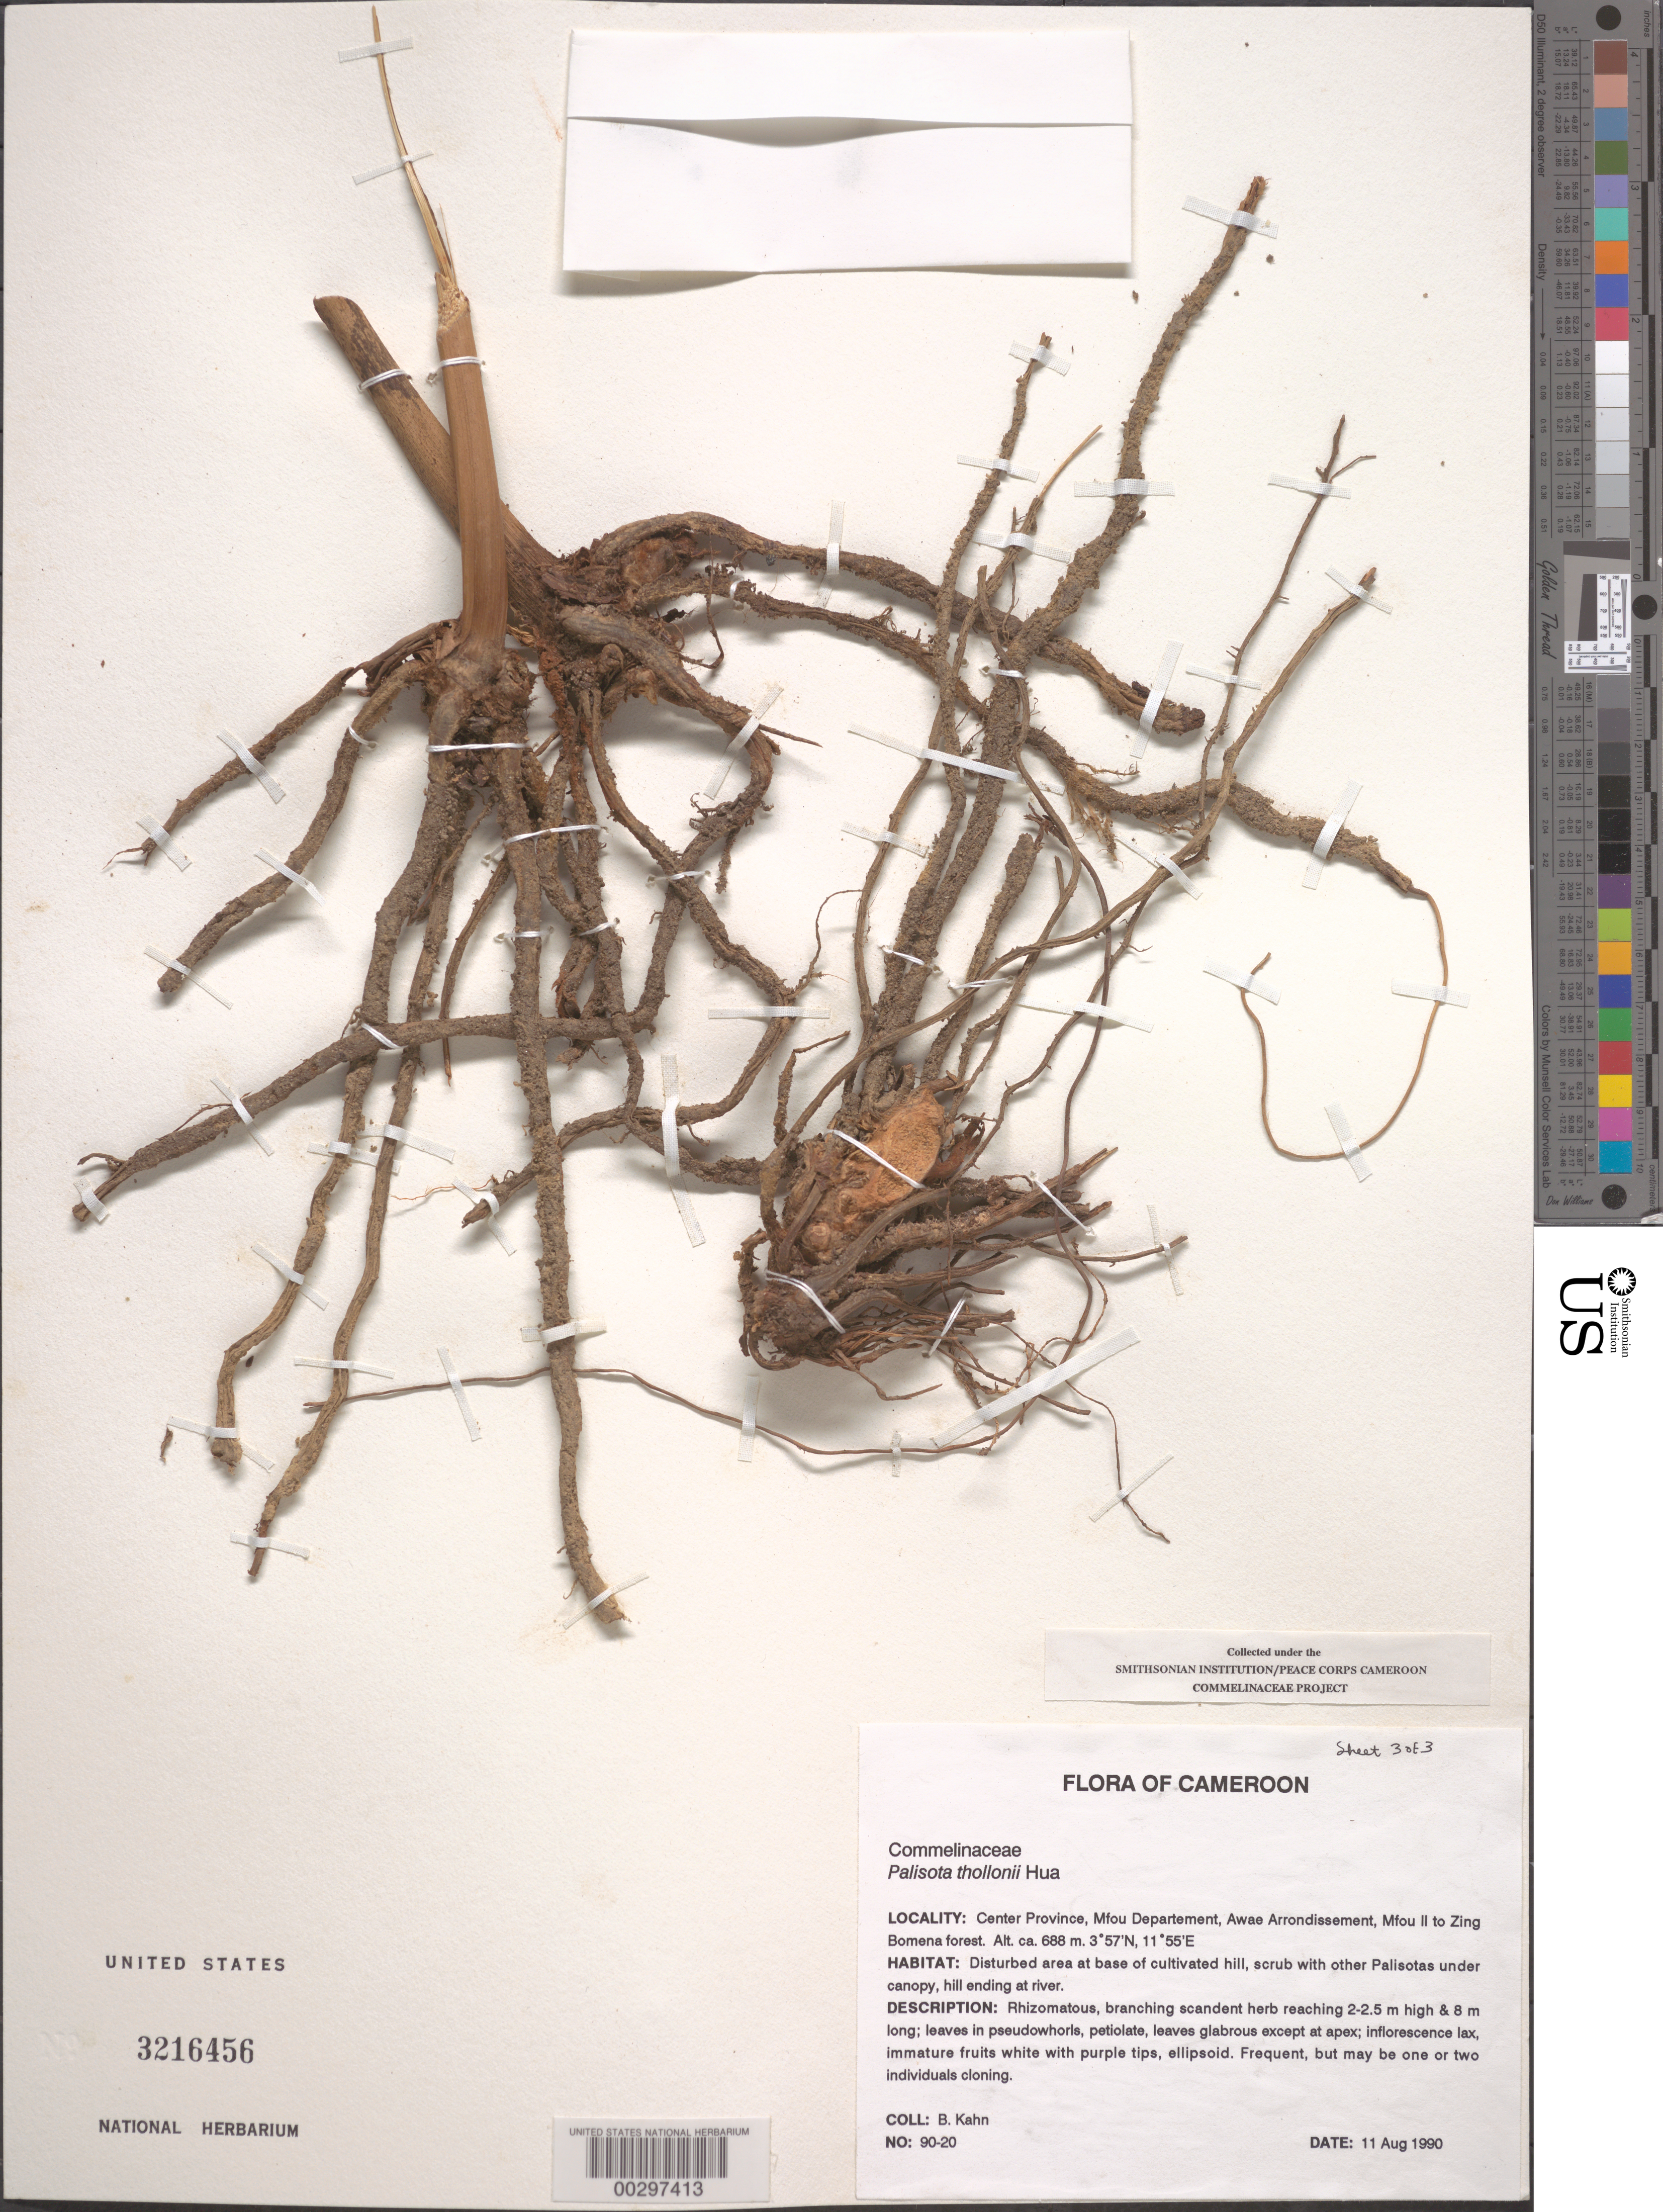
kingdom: Plantae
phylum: Tracheophyta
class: Liliopsida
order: Commelinales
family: Commelinaceae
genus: Palisota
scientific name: Palisota thollonii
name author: Hua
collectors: B. Kahn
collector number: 90-20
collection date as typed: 11 Aug 1990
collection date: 1990-08-11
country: Cameroon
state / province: Centre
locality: Mfou, awae arrondissement, bomena forest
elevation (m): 688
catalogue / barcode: US 3216456